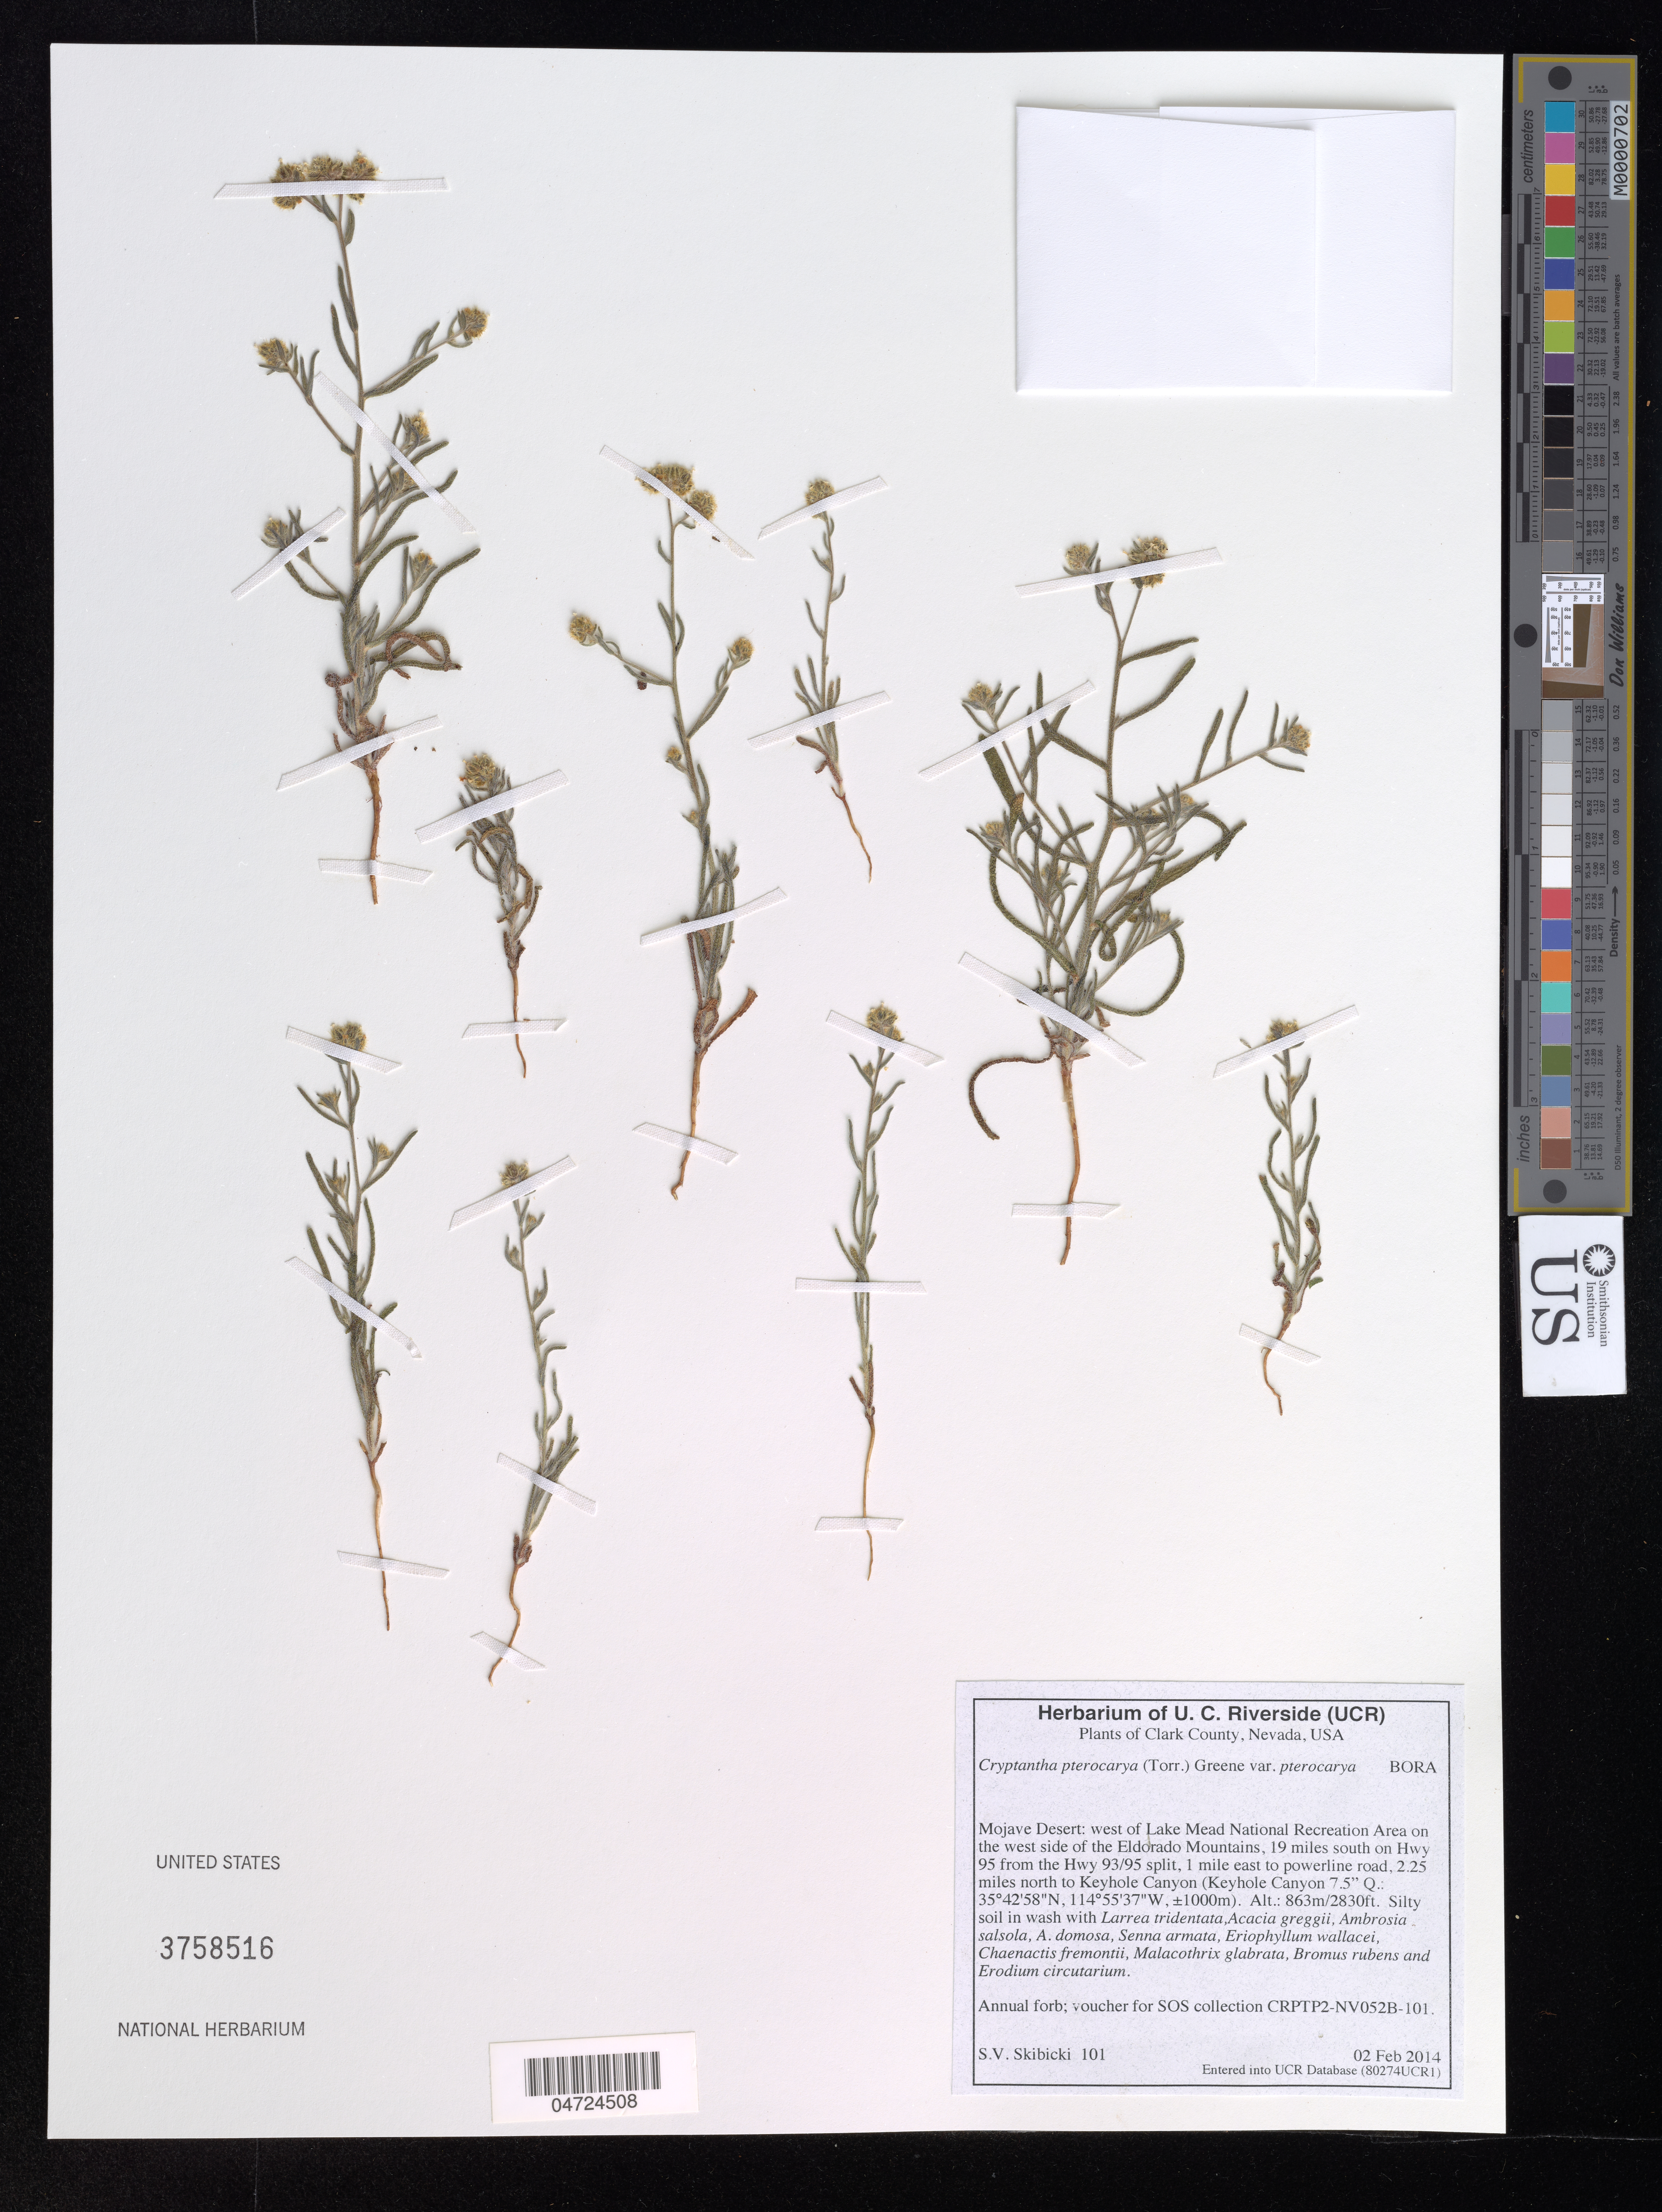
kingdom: Plantae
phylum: Tracheophyta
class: Magnoliopsida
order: Boraginales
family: Boraginaceae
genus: Cryptantha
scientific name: Cryptantha pterocarya var. pterocarya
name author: (Torr.) Greene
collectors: S. Skibicki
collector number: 101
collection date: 2014-02-02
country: United States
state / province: Nevada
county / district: Clark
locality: Clark County. Mojave Desert: west of Lake Mead National Recreation Area on the west side of the Eldorado Mountains, 19 miles south on Hwy 95 from the Hwy 93/95 split, 1 mile east to powerline road, 2.25 miles north to Keyhole Canyon (Keyhole Canyon 7.5" Q.: ± 1000m).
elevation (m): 863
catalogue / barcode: US 3758516